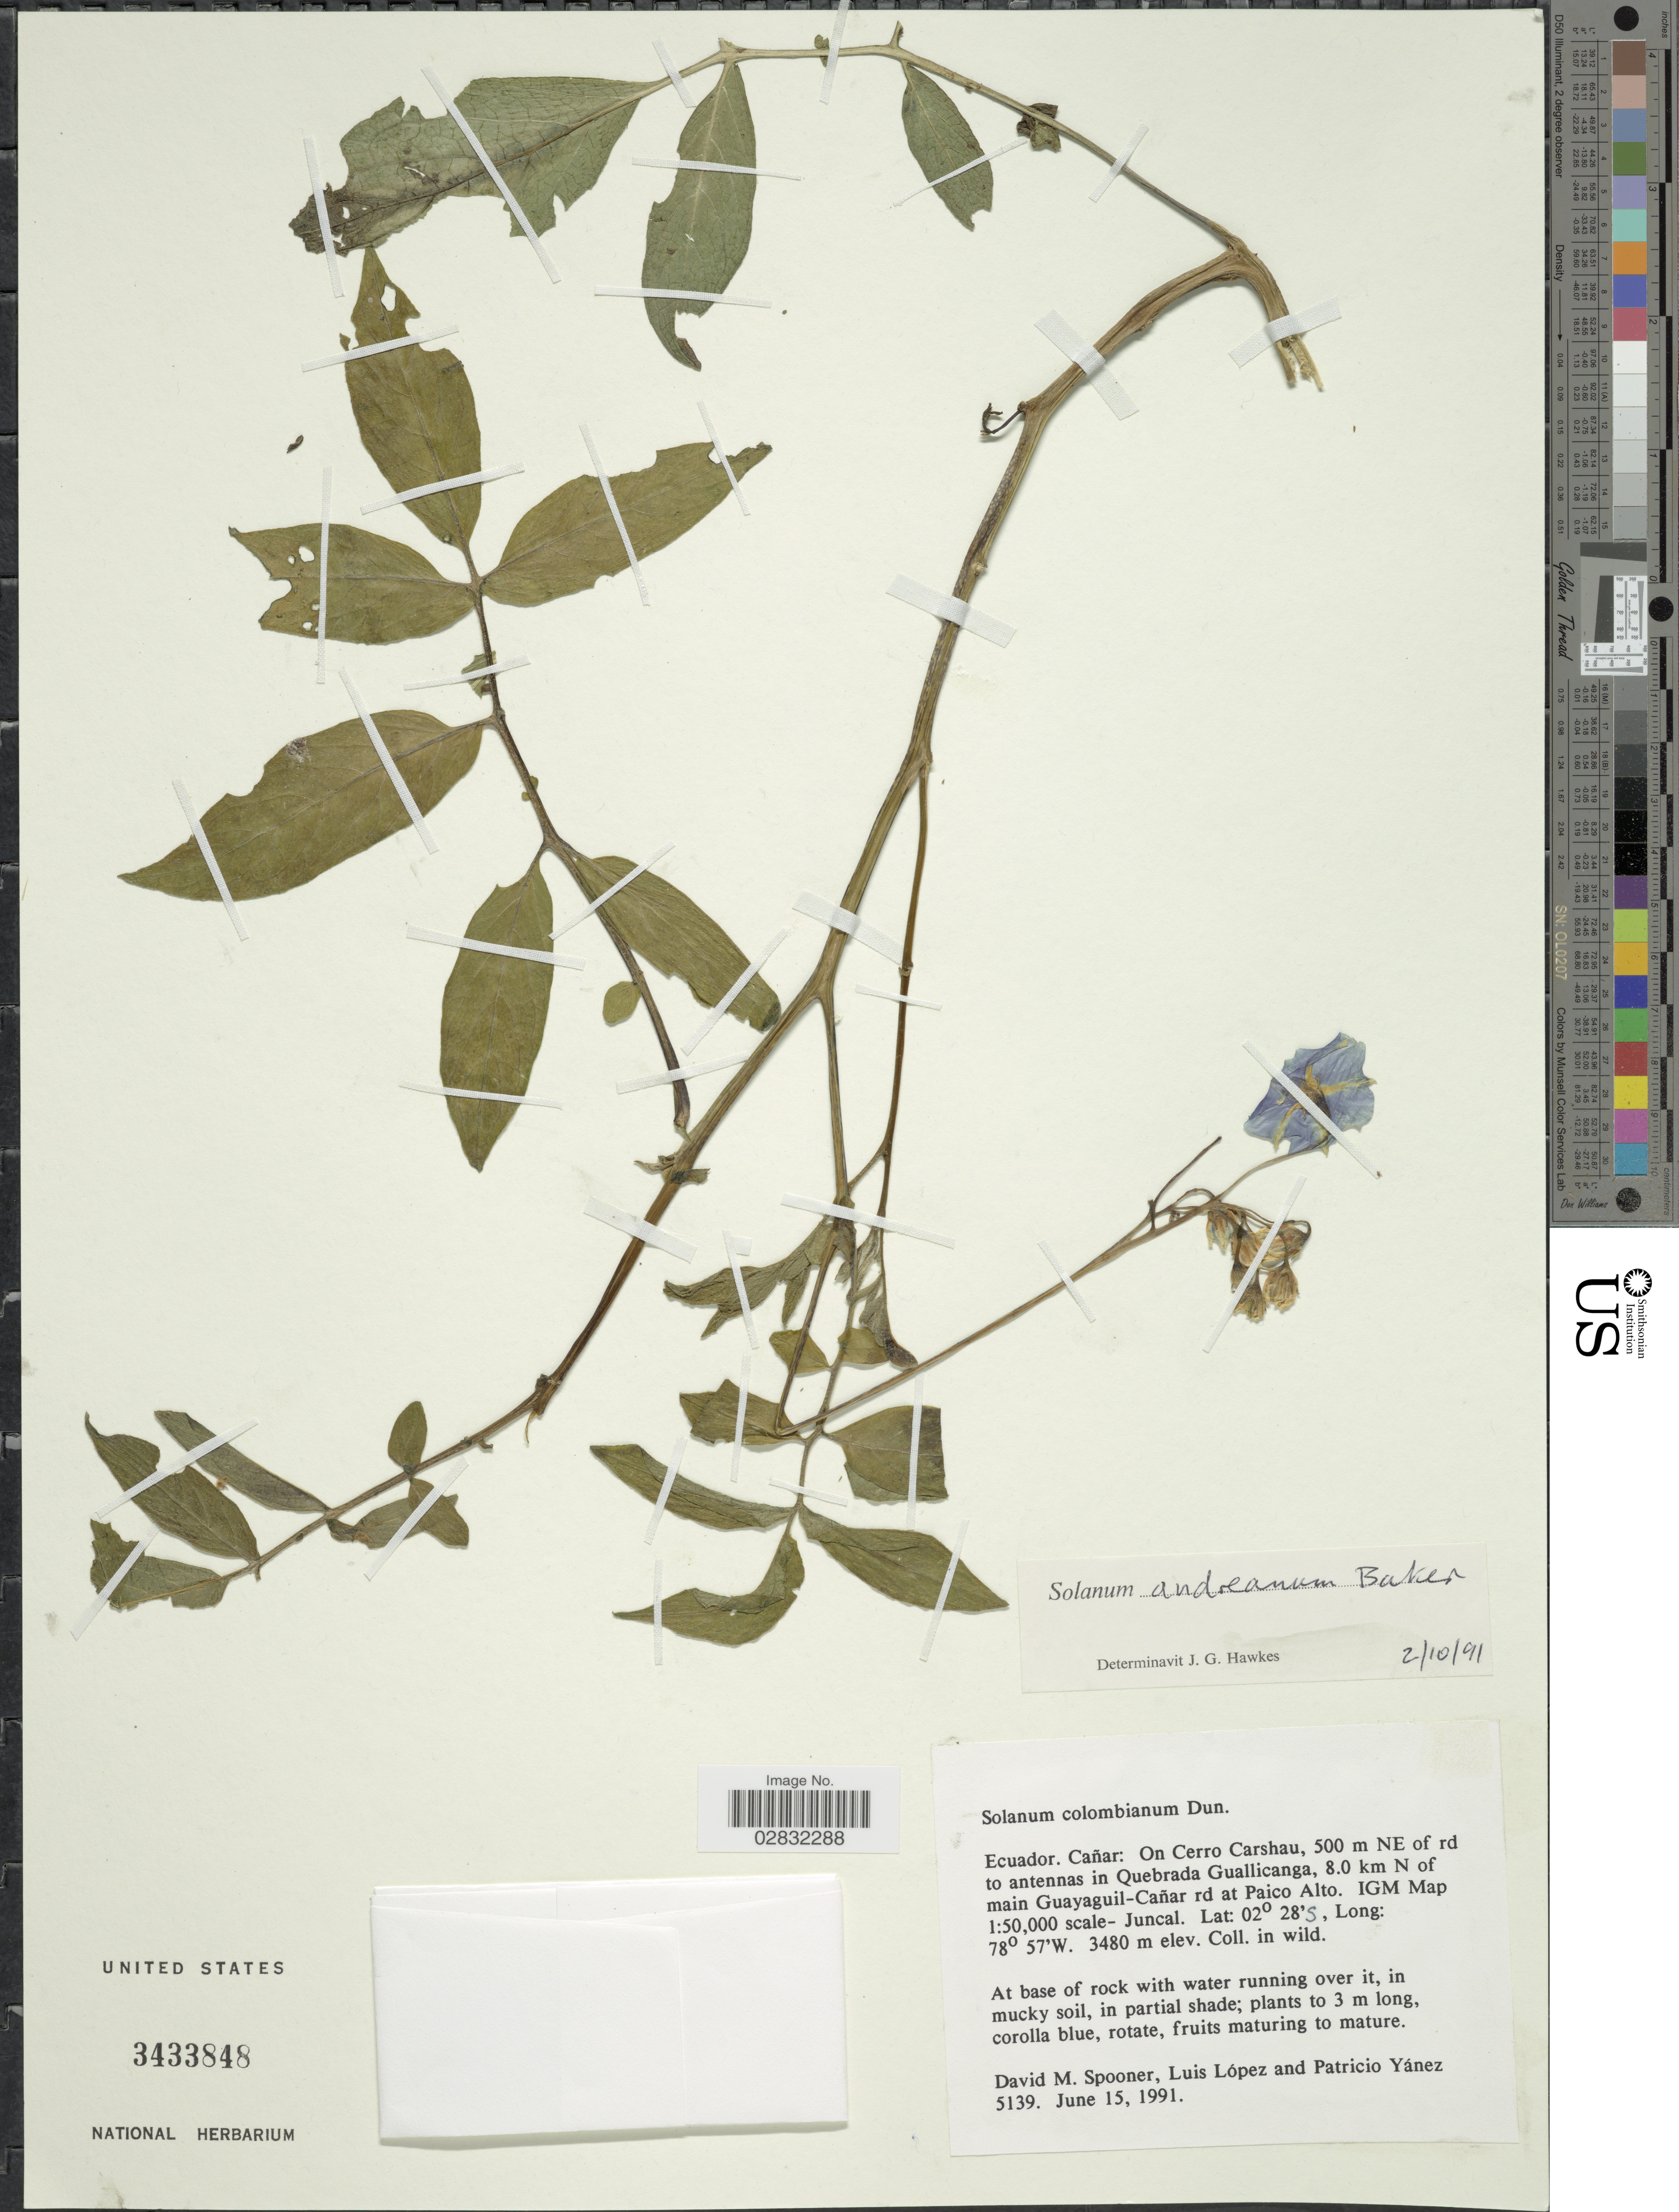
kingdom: Plantae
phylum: Tracheophyta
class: Magnoliopsida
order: Solanales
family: Solanaceae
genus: Solanum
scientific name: Solanum andreanum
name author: Baker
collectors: D. Spooner, L. López & P. Yanez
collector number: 5139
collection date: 1991-06-15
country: Ecuador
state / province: Cañar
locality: On Cerro Carshau, 500 m NE of rd to antennas in Quebrada Guallicanga, 8.0 km N of main Guayaguil-Cañar rd at Paico Alto, IGM Map 1:50,000 scale-Juncal.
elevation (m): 3480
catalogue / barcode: US 3433848